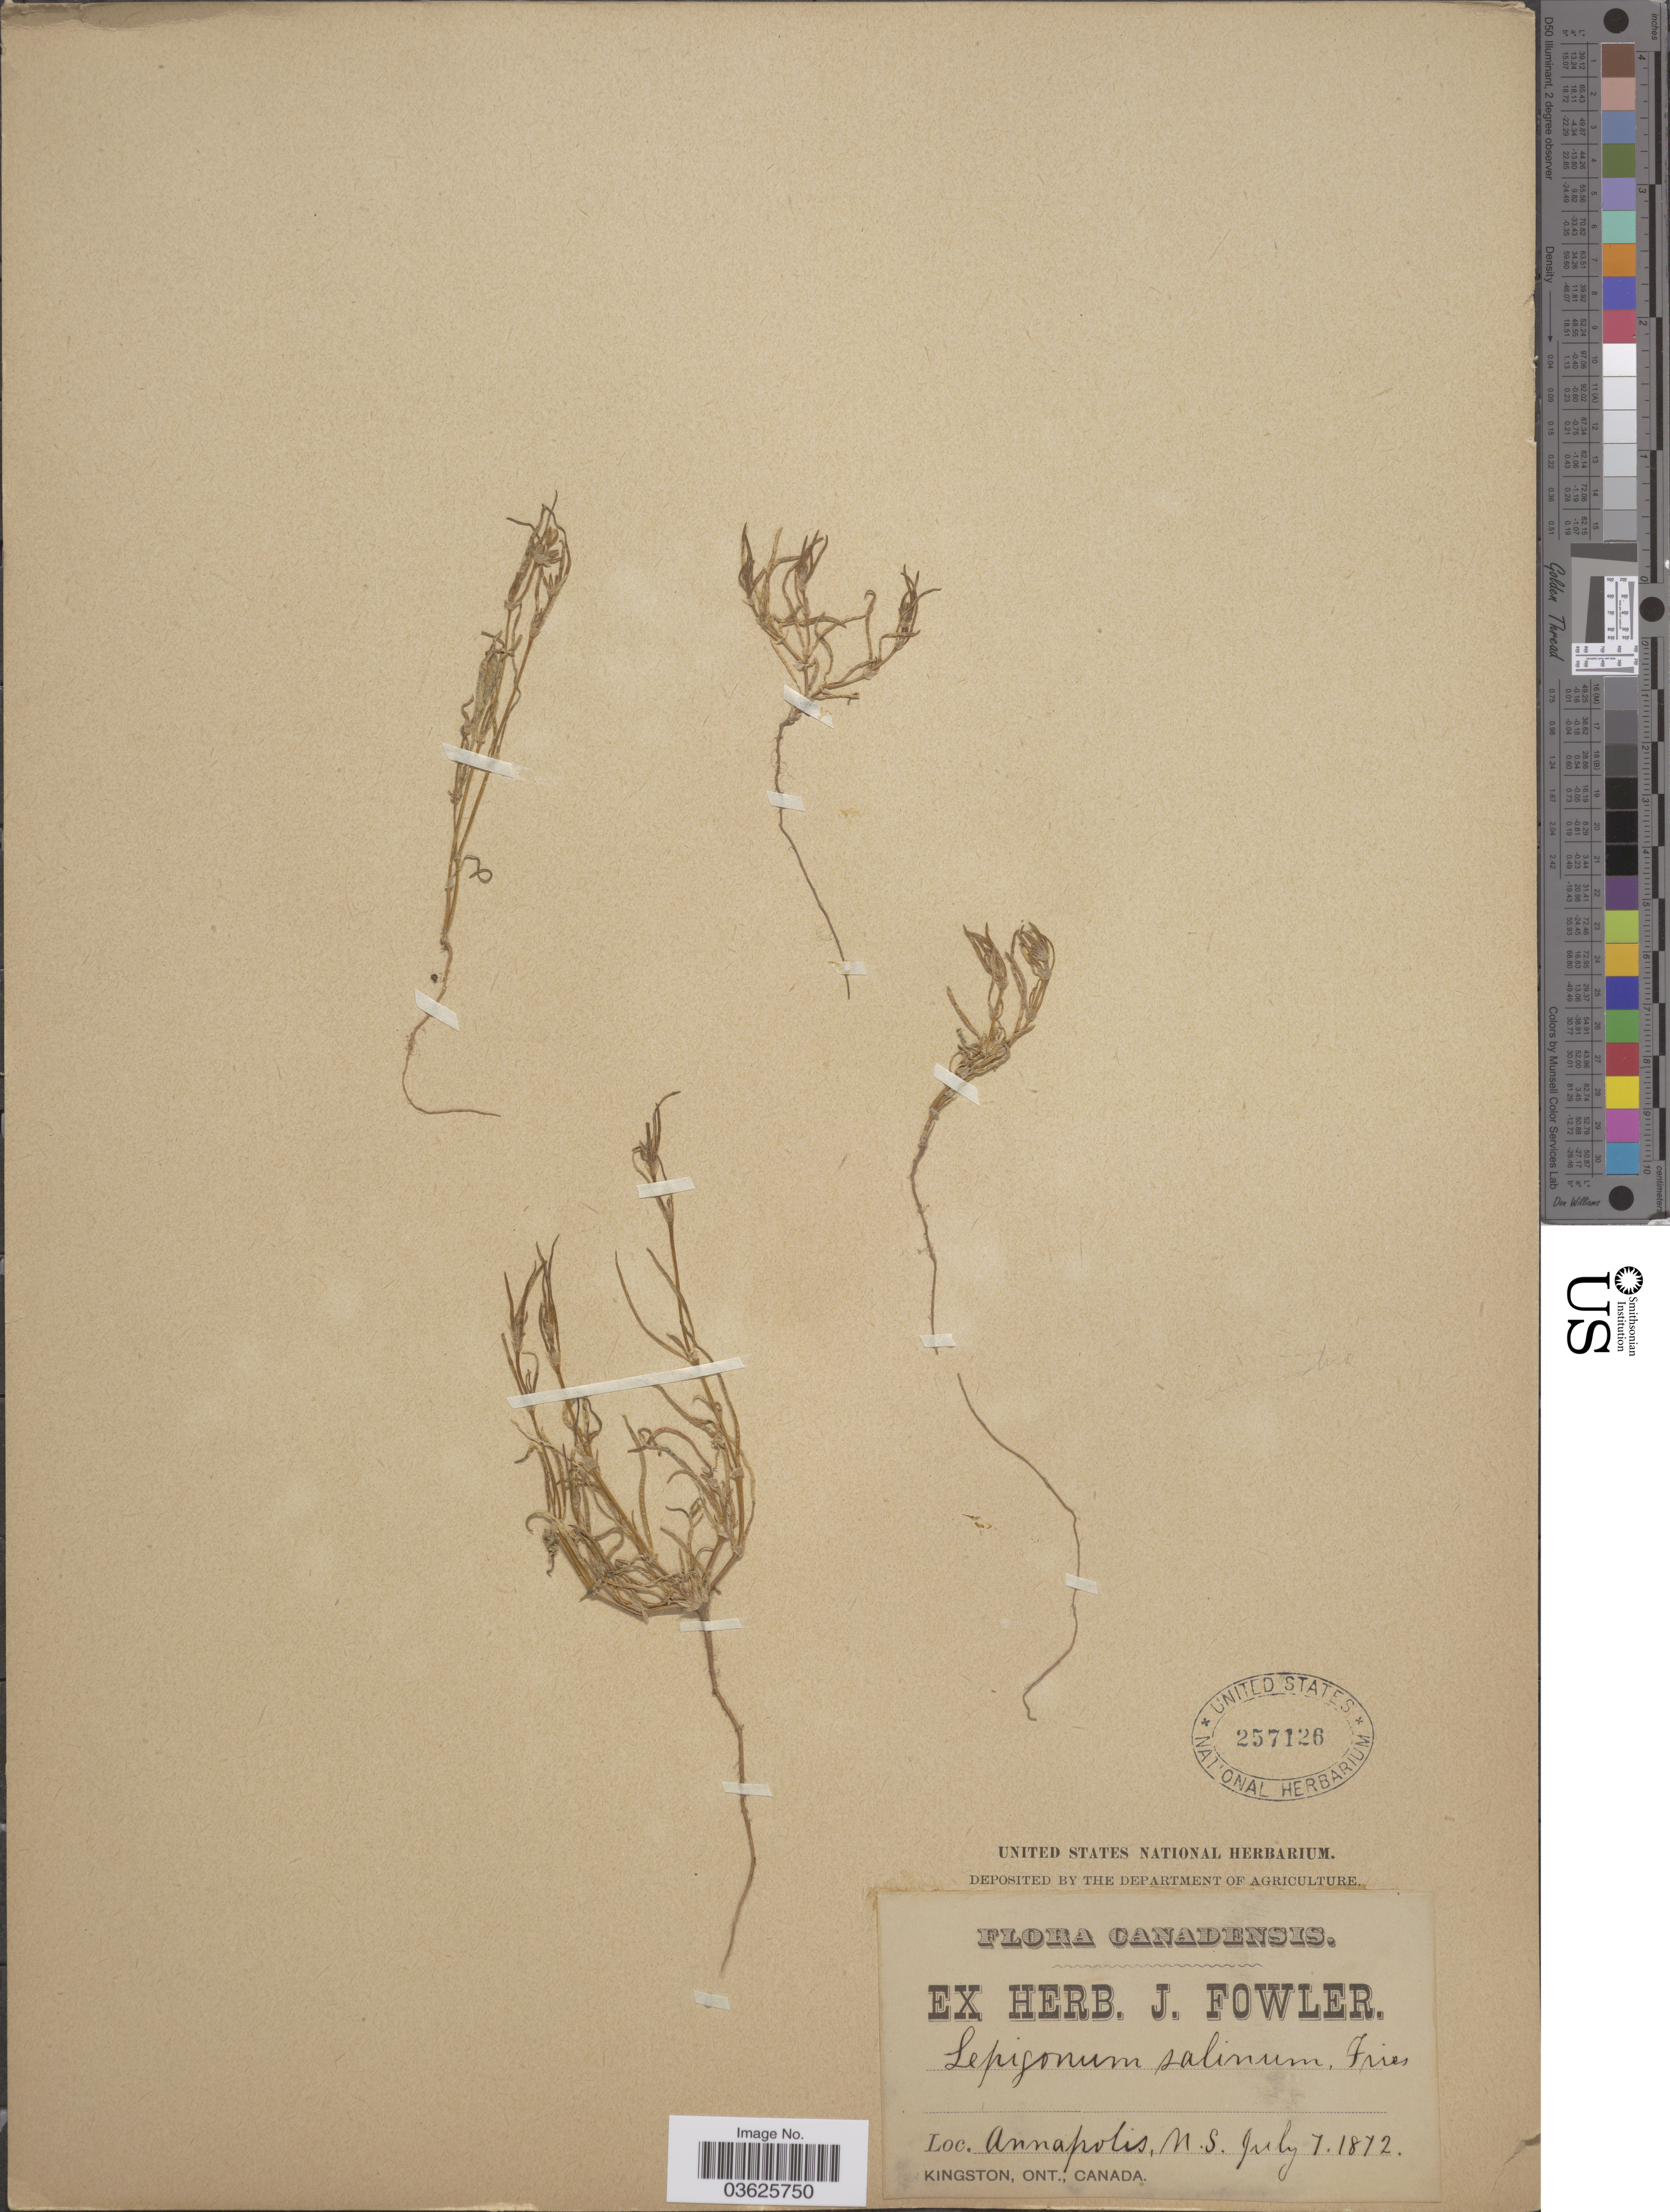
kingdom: Plantae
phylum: Tracheophyta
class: Magnoliopsida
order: Caryophyllales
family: Caryophyllaceae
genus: Spergularia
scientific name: Spergularia salina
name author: J. Presl & C. Presl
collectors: ex herb. J. Fowler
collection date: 1872-07-07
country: Canada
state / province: Nova Scotia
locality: Annapolis, N.S.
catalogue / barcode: US 257126